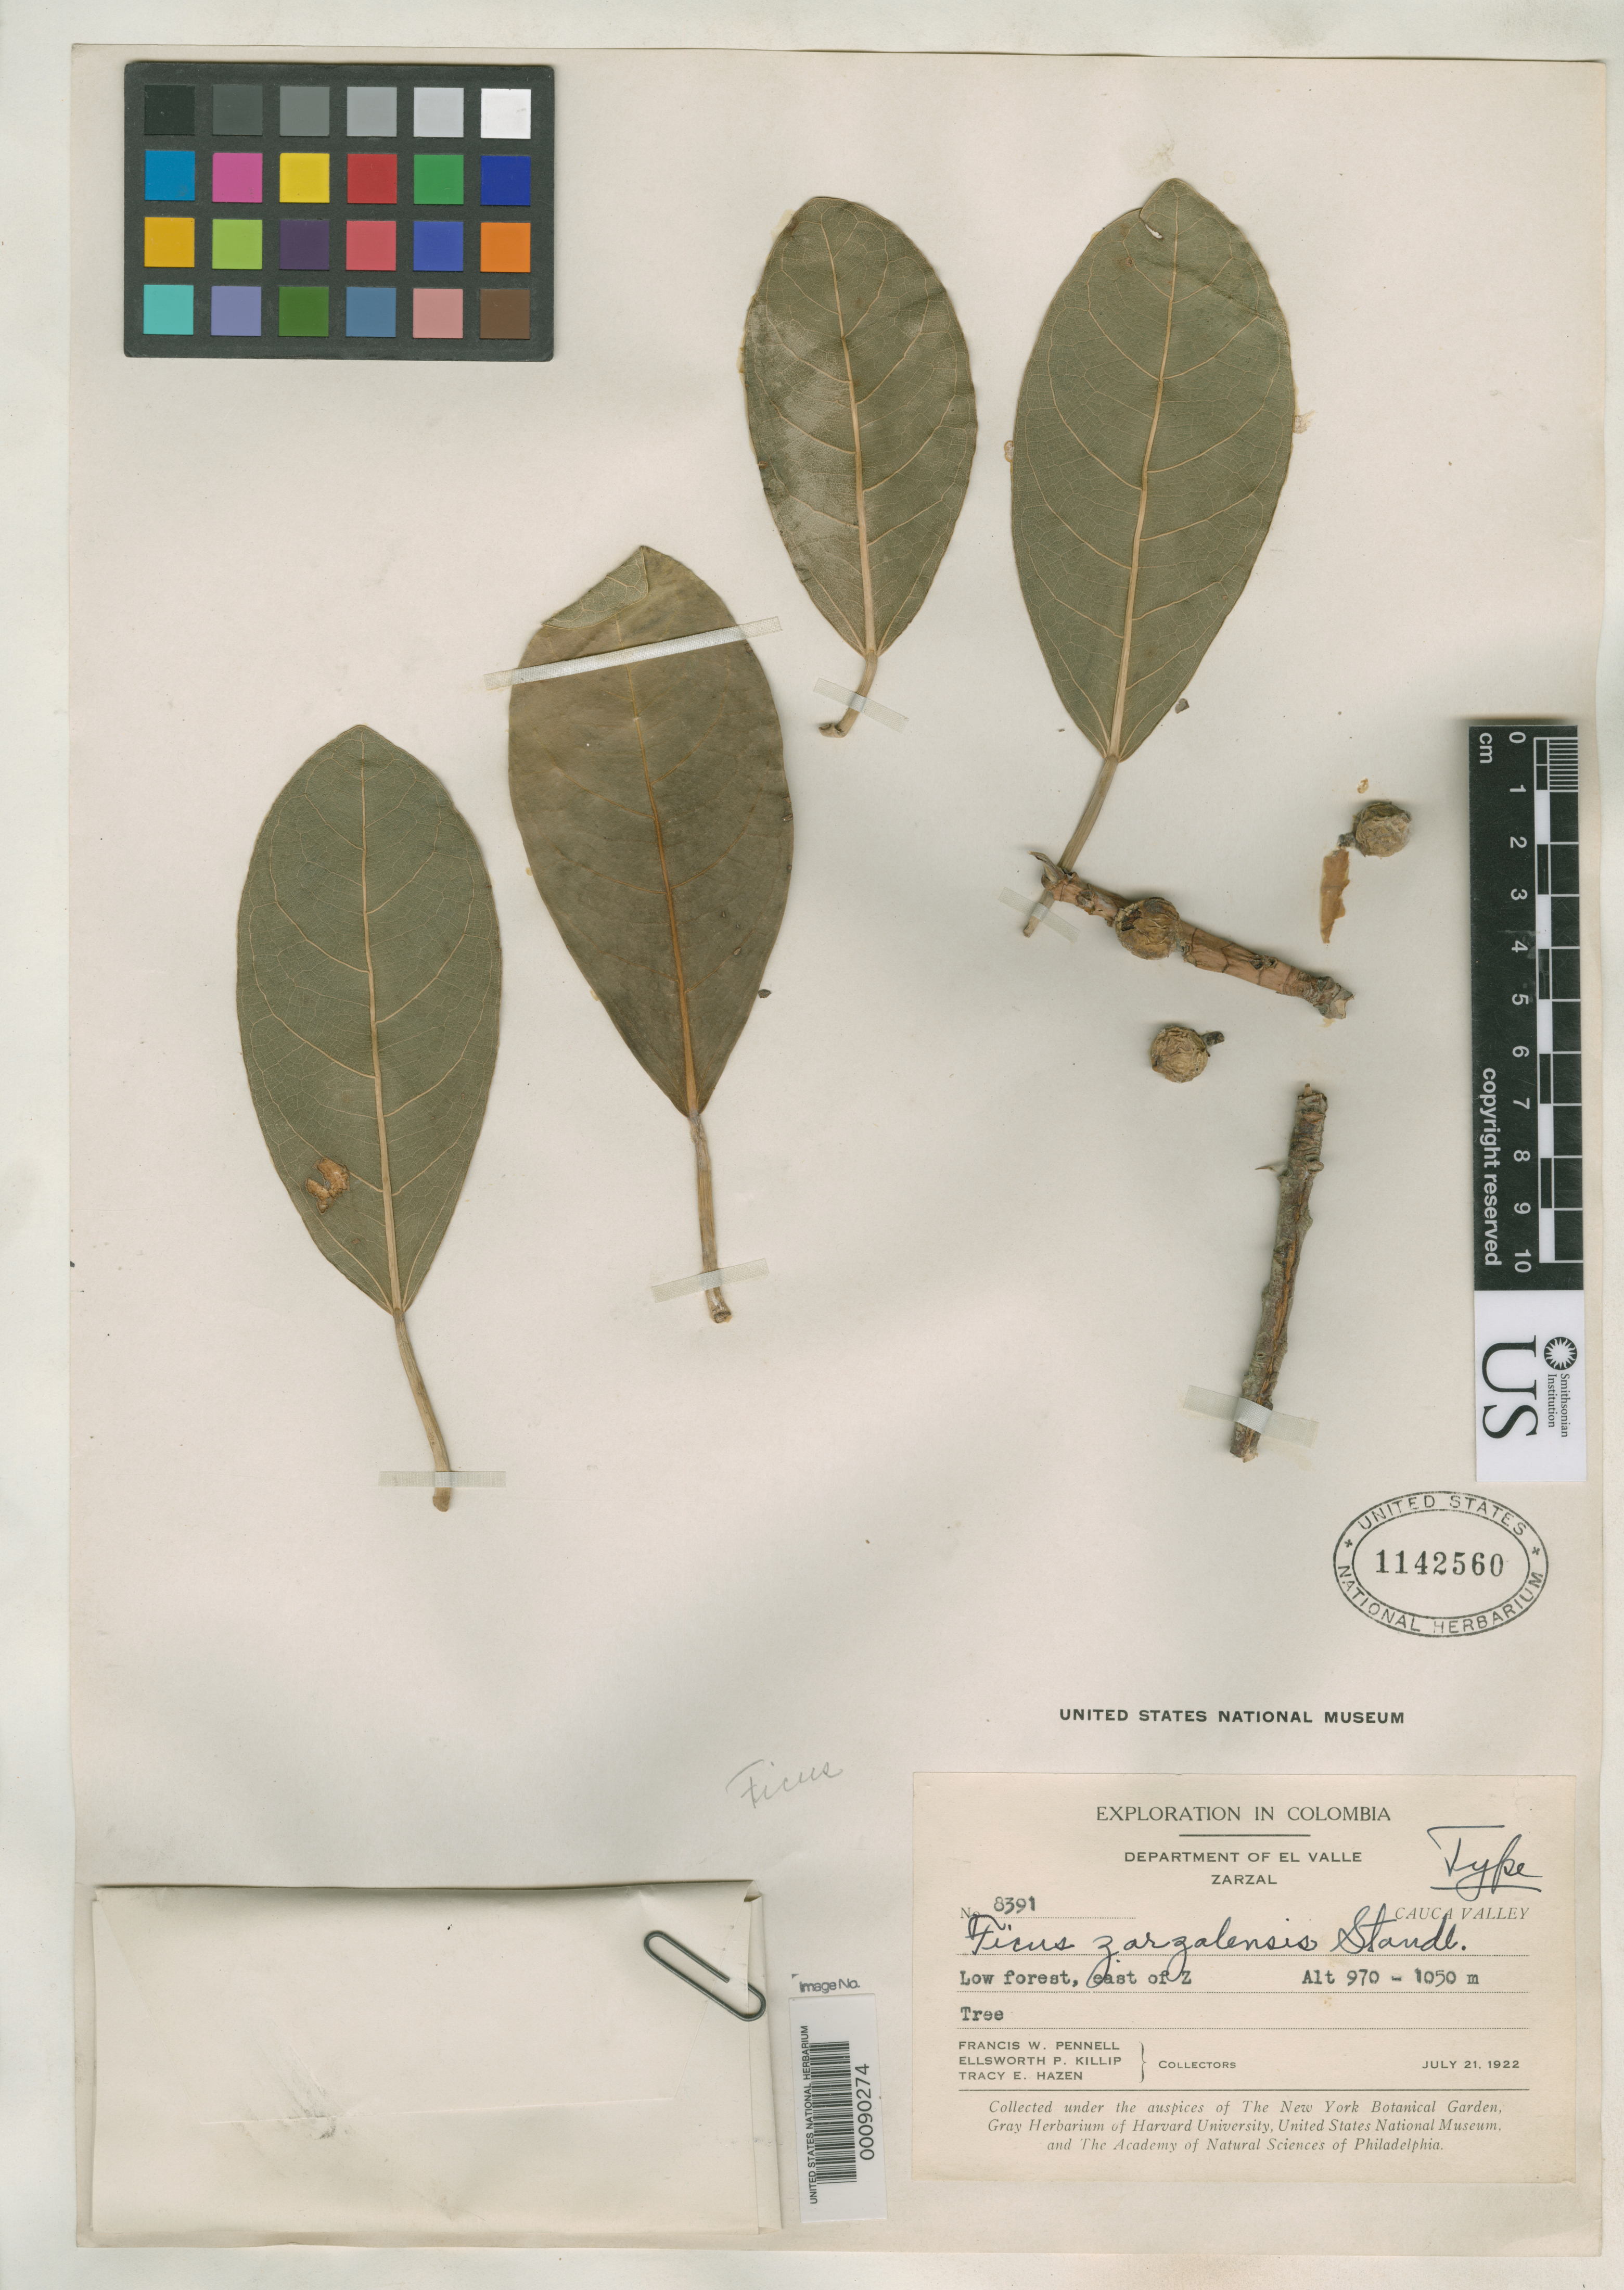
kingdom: Plantae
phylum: Tracheophyta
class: Magnoliopsida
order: Rosales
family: Moraceae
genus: Ficus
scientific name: Ficus zarzalensis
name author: Standl.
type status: Holotype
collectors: F. W. Pennell, E. P. Killip & T. E. Hazen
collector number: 8391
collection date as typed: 21 Jul 1922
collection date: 1922-07-21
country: Colombia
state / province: Valle del Cauca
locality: Zarzal.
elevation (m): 970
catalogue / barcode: US 1142560